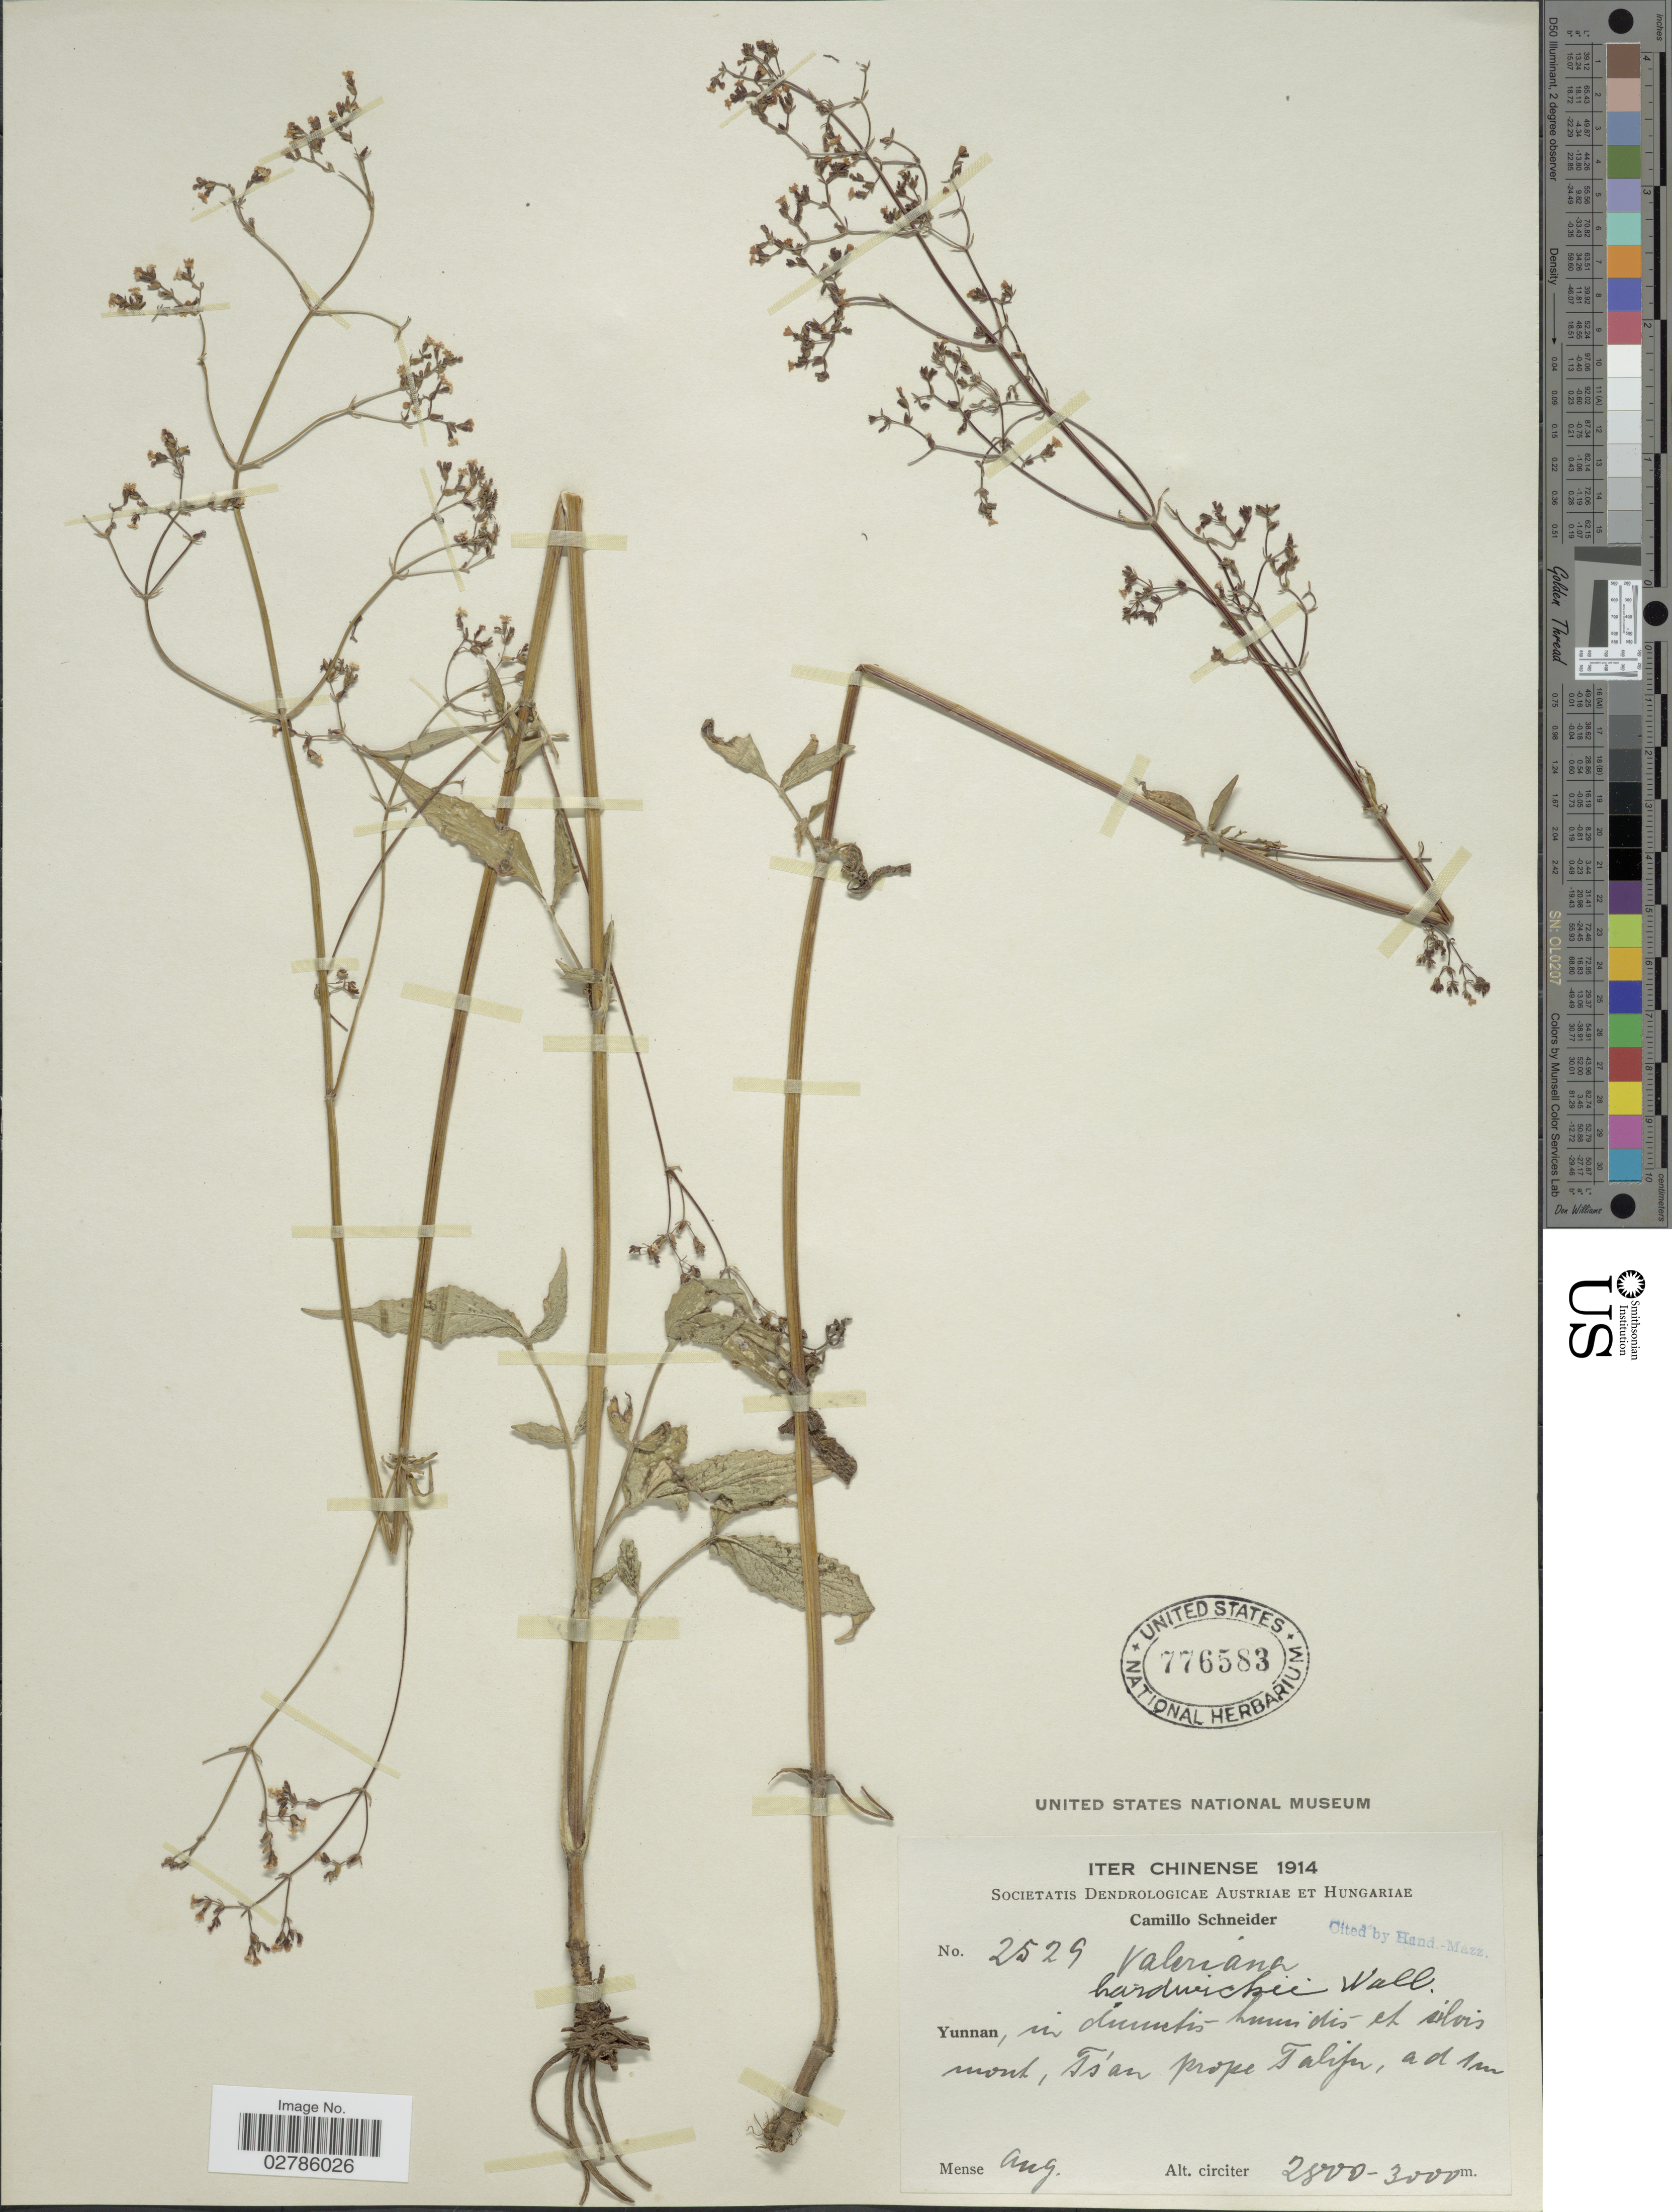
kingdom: Plantae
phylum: Tracheophyta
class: Magnoliopsida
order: Dipsacales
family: Caprifoliaceae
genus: Valeriana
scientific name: Valeriana hardwickii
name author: Wall.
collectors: C. K. Schneider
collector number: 2529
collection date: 1914-08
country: China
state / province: Yunnan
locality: In dimutis [interpreted]-humidis - et silvis mont, Ts'au prope Talifu.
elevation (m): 2800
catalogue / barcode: US 776583